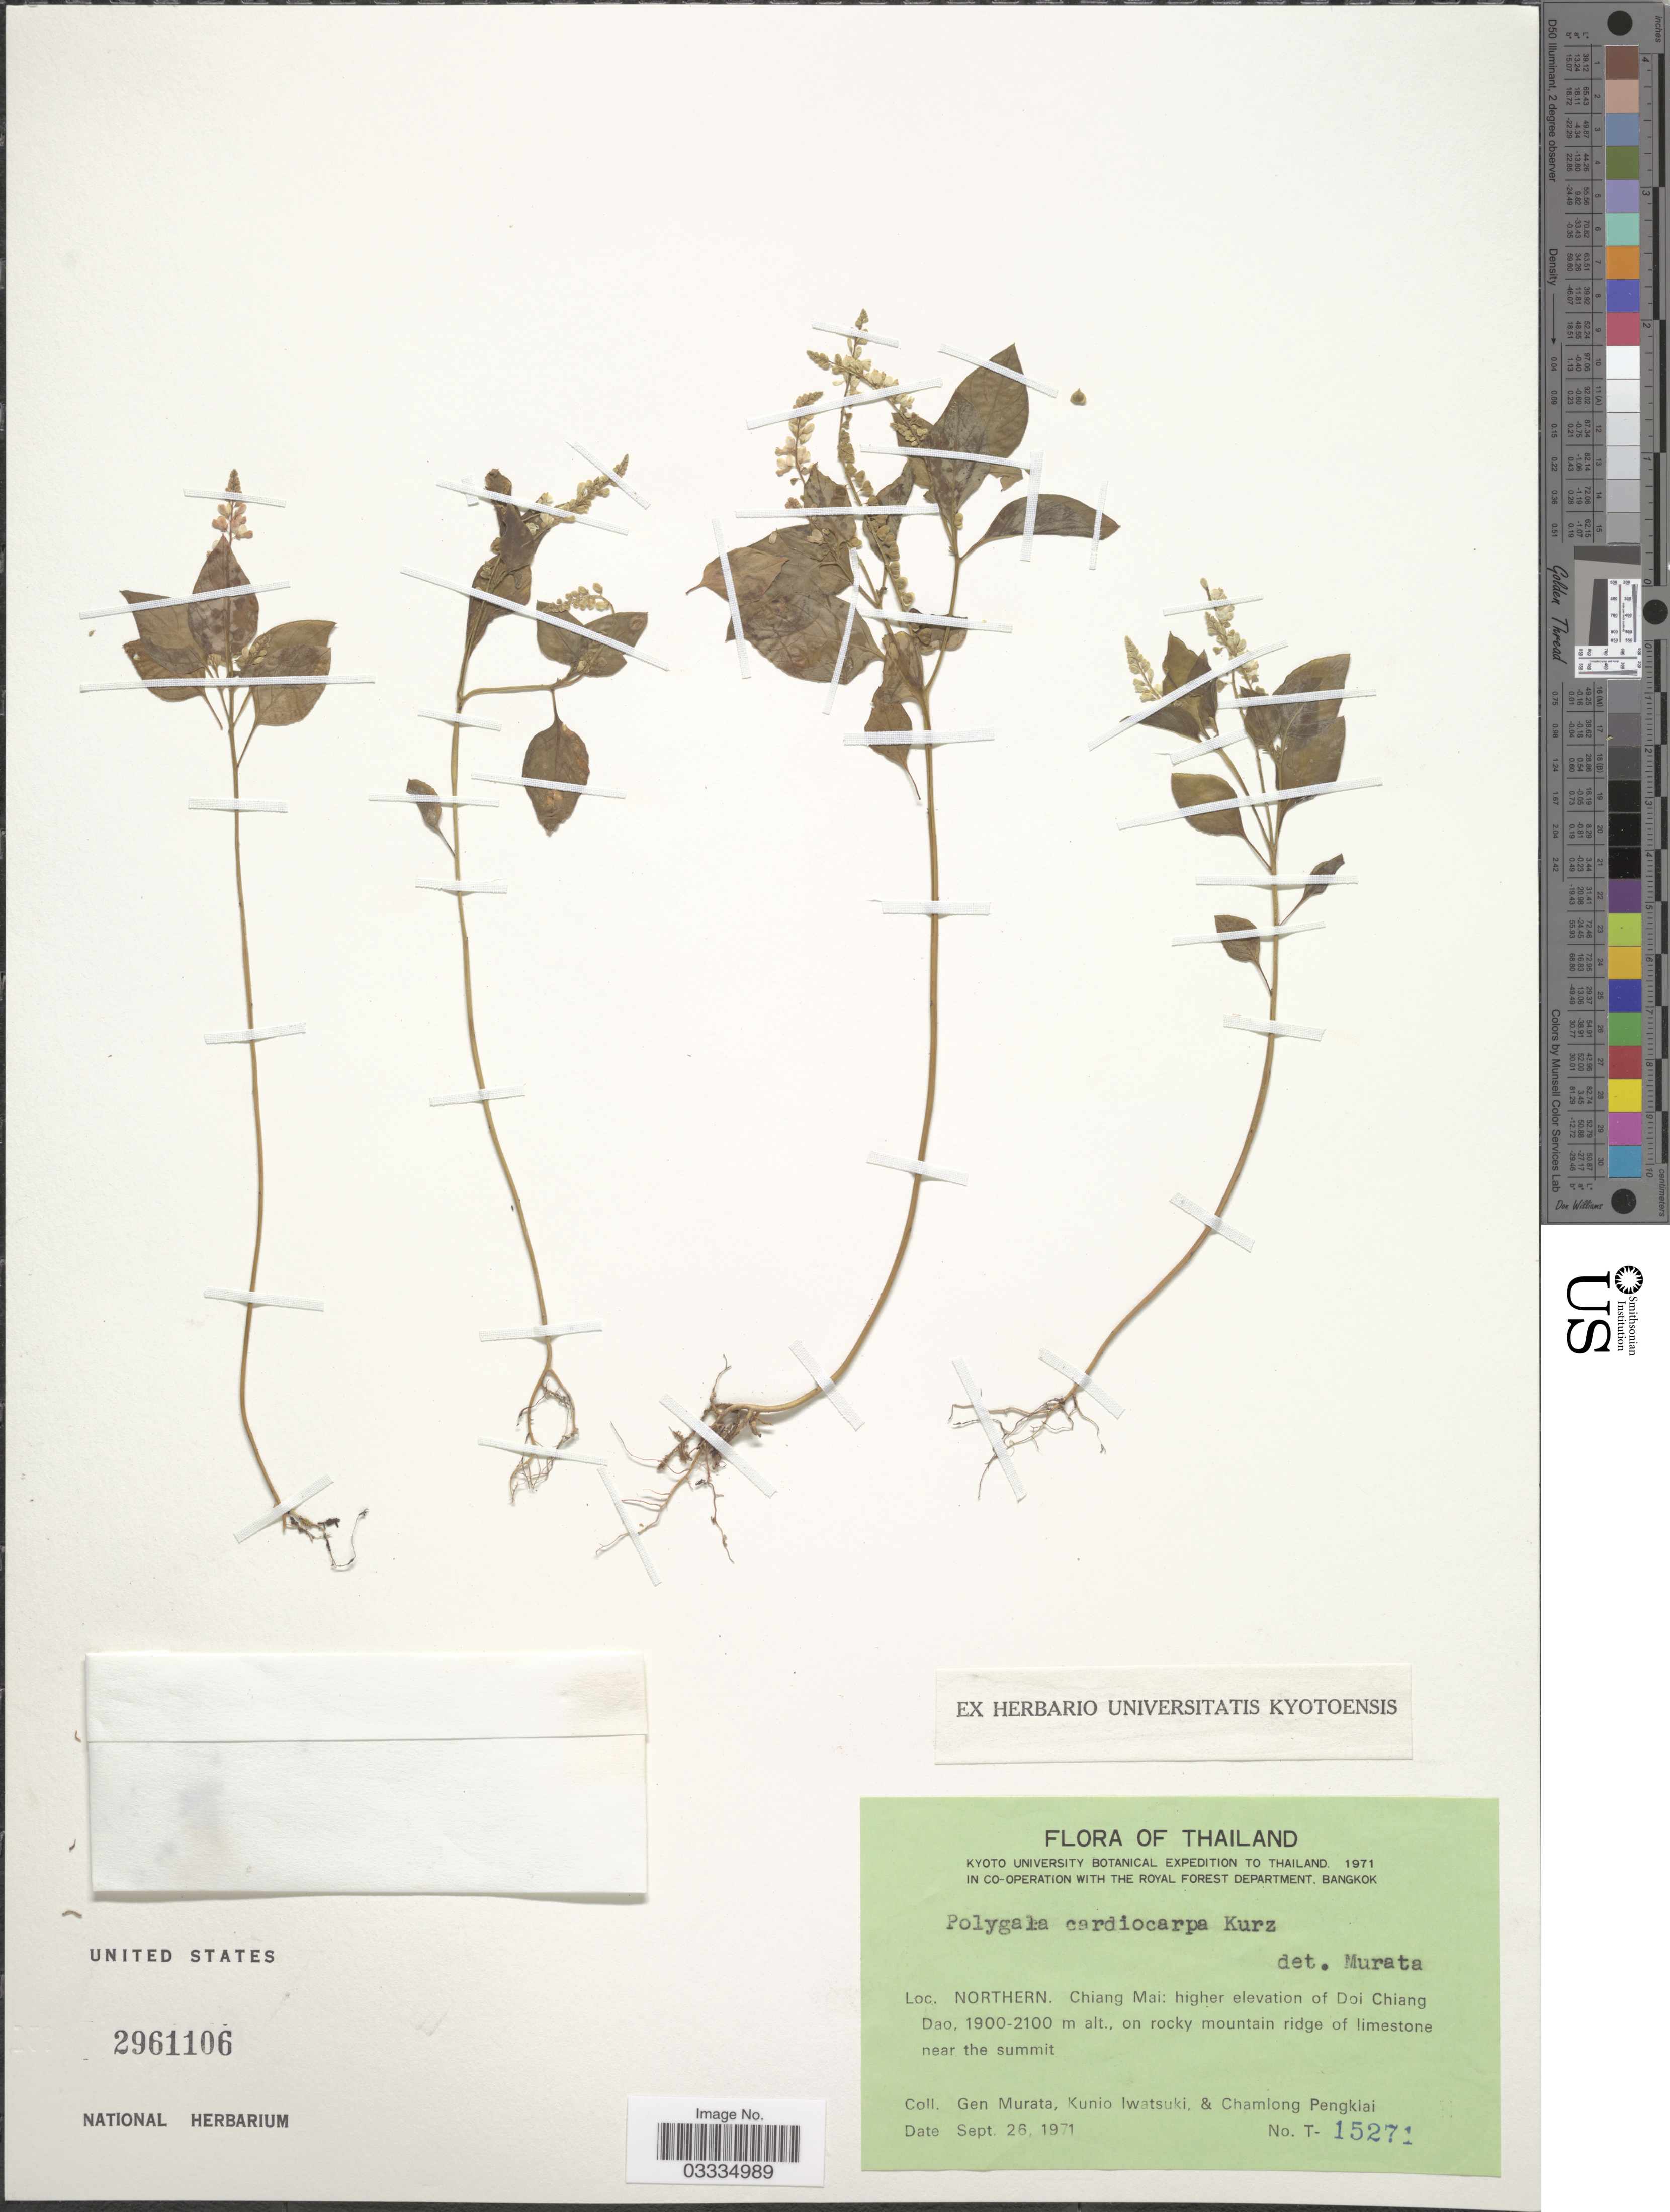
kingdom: Plantae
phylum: Tracheophyta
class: Magnoliopsida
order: Fabales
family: Polygalaceae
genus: Polygala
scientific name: Polygala cardiocarpa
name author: Kurz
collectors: G. Murata, K. Iwatsuki & C. Pengklai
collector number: T-15271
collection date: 1971-09-26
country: Thailand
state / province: Chiang Mai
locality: Northern. Higher elevation of Doi Chiang Dao.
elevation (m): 1900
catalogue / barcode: US 2961106